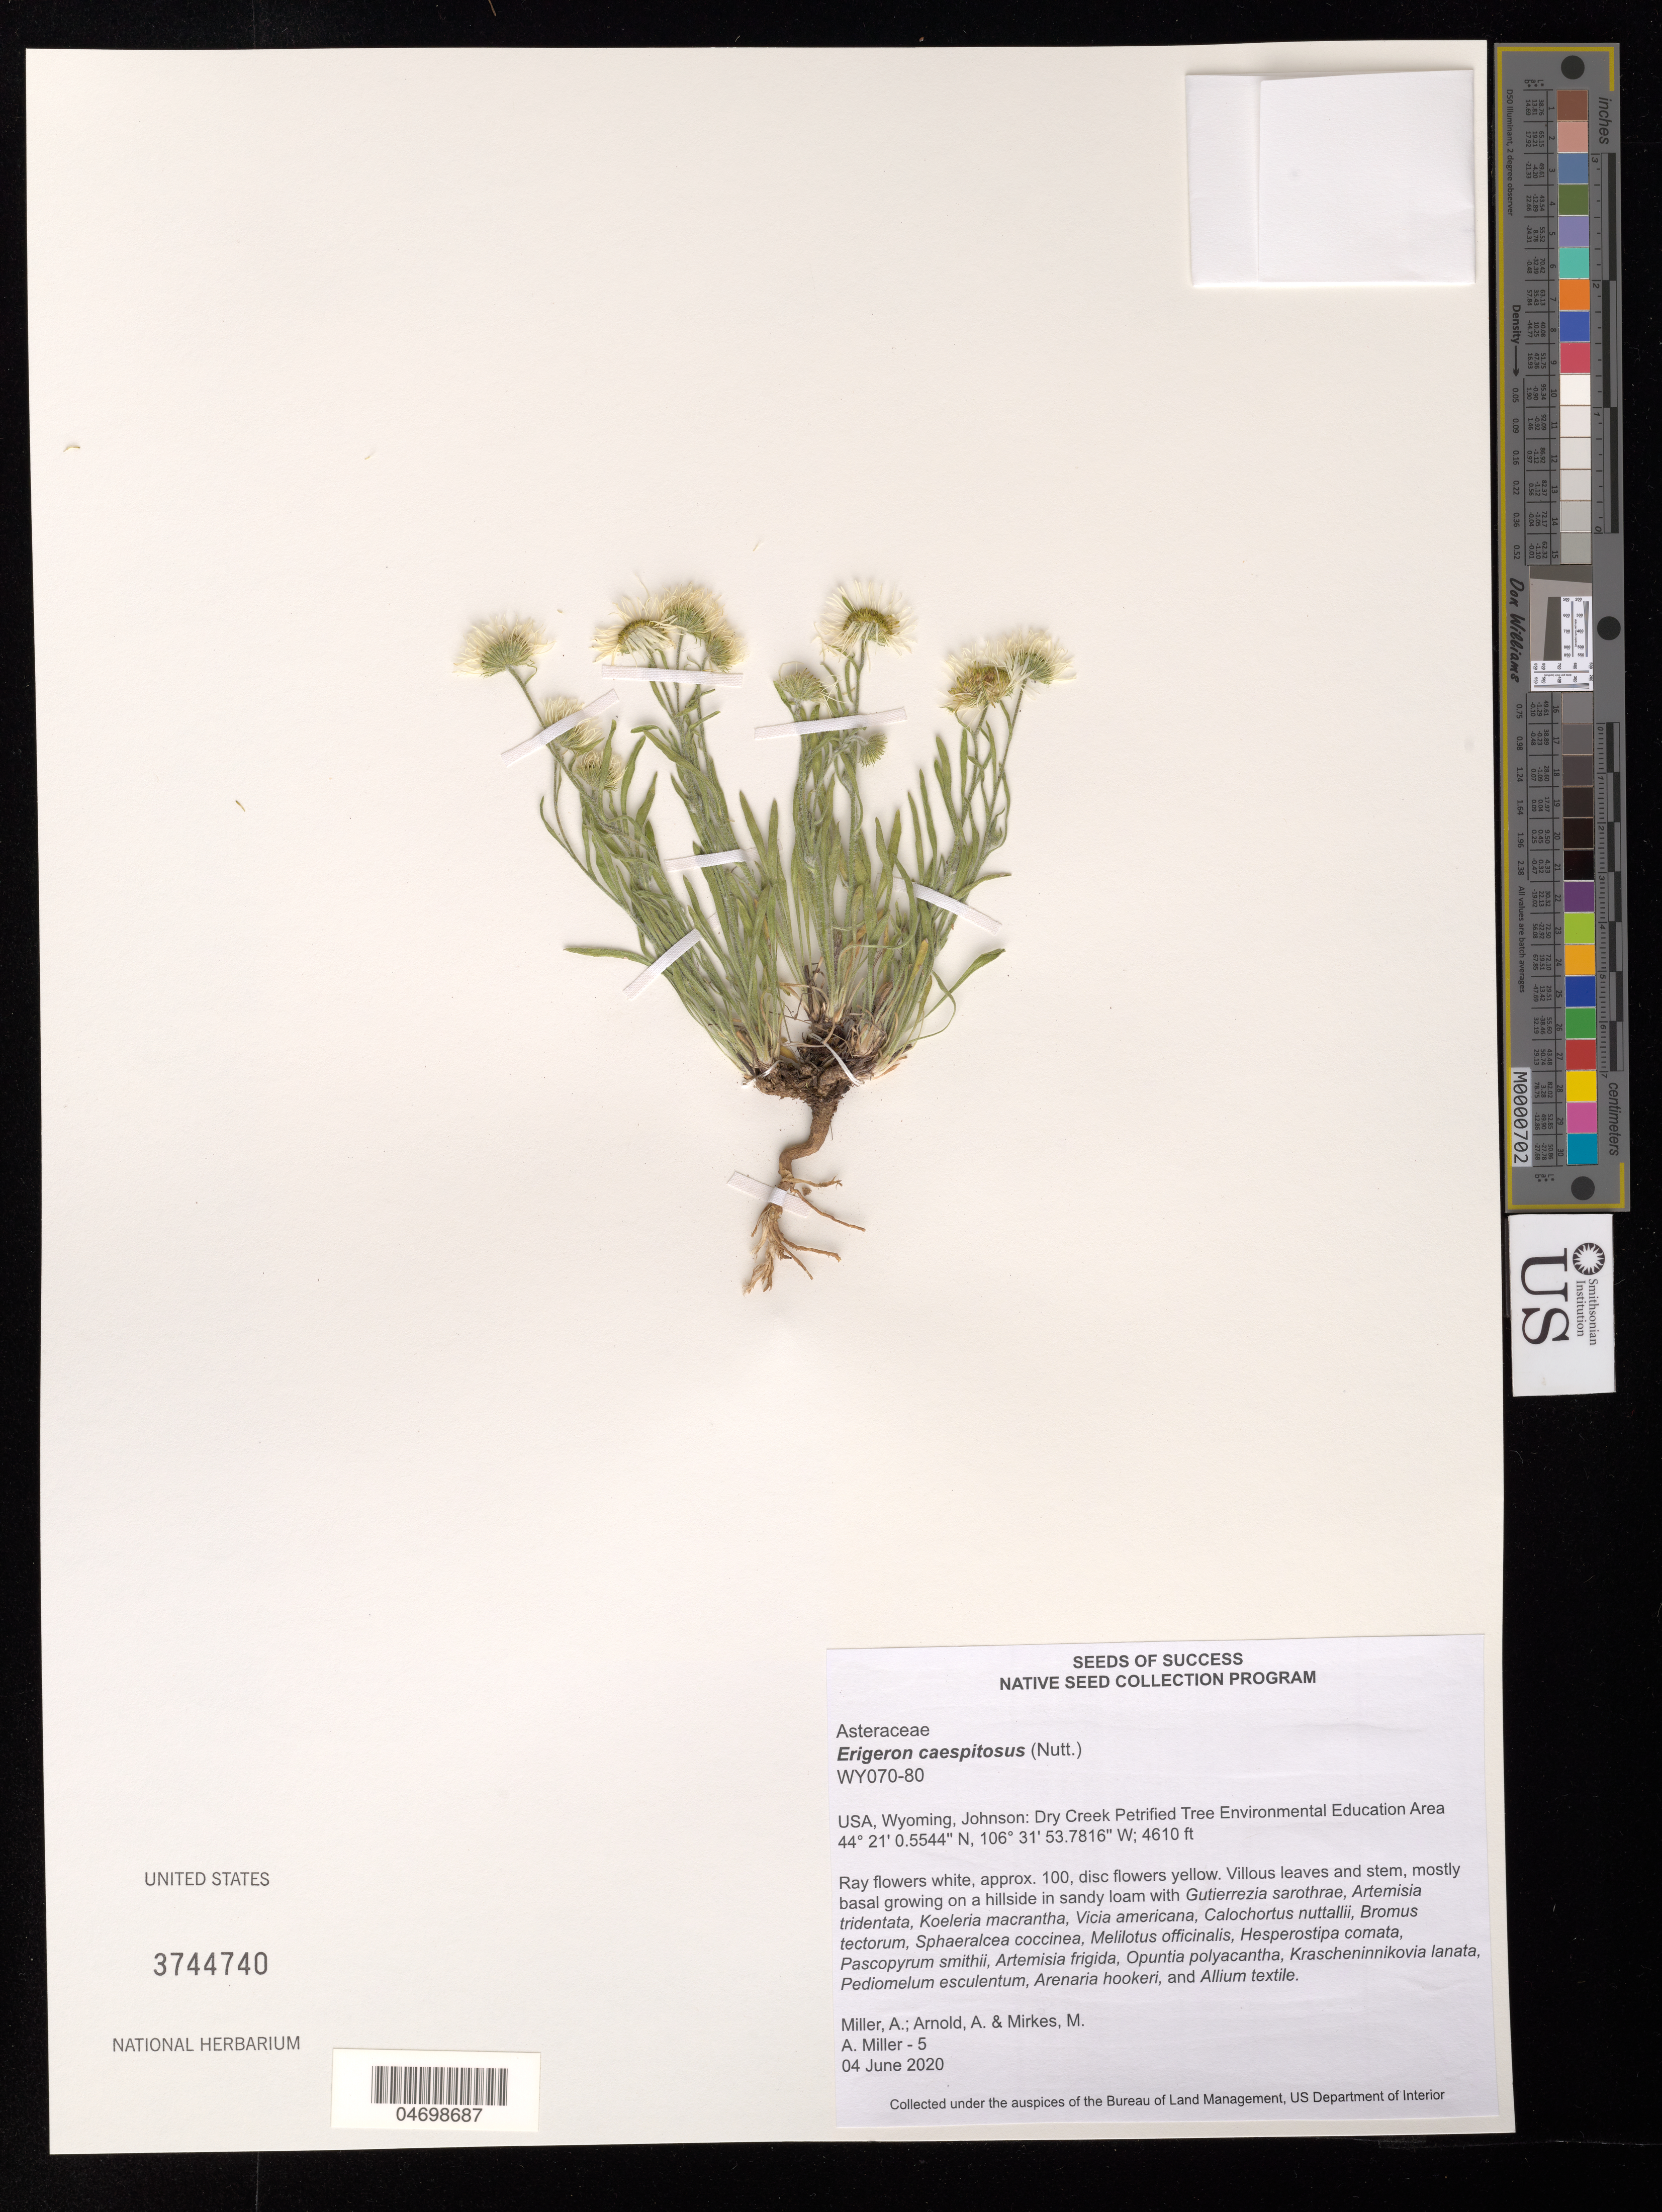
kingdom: Plantae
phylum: Tracheophyta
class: Magnoliopsida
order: Asterales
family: Asteraceae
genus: Erigeron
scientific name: Erigeron caespitosus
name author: Nutt.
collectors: A. Miller, A. Arnold & M. Mirkes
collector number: WY070-80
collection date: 2020-06-04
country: United States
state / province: Wyoming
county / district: Johnson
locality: Dry Creek Petrified Tree Environmental Education Area.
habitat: Hillside. Sandy loam soil. With Opuntia polycantha, Artemisia tridentata, Bromus tectorum, Vicia americana, etc.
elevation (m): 1405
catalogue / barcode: US 3744740